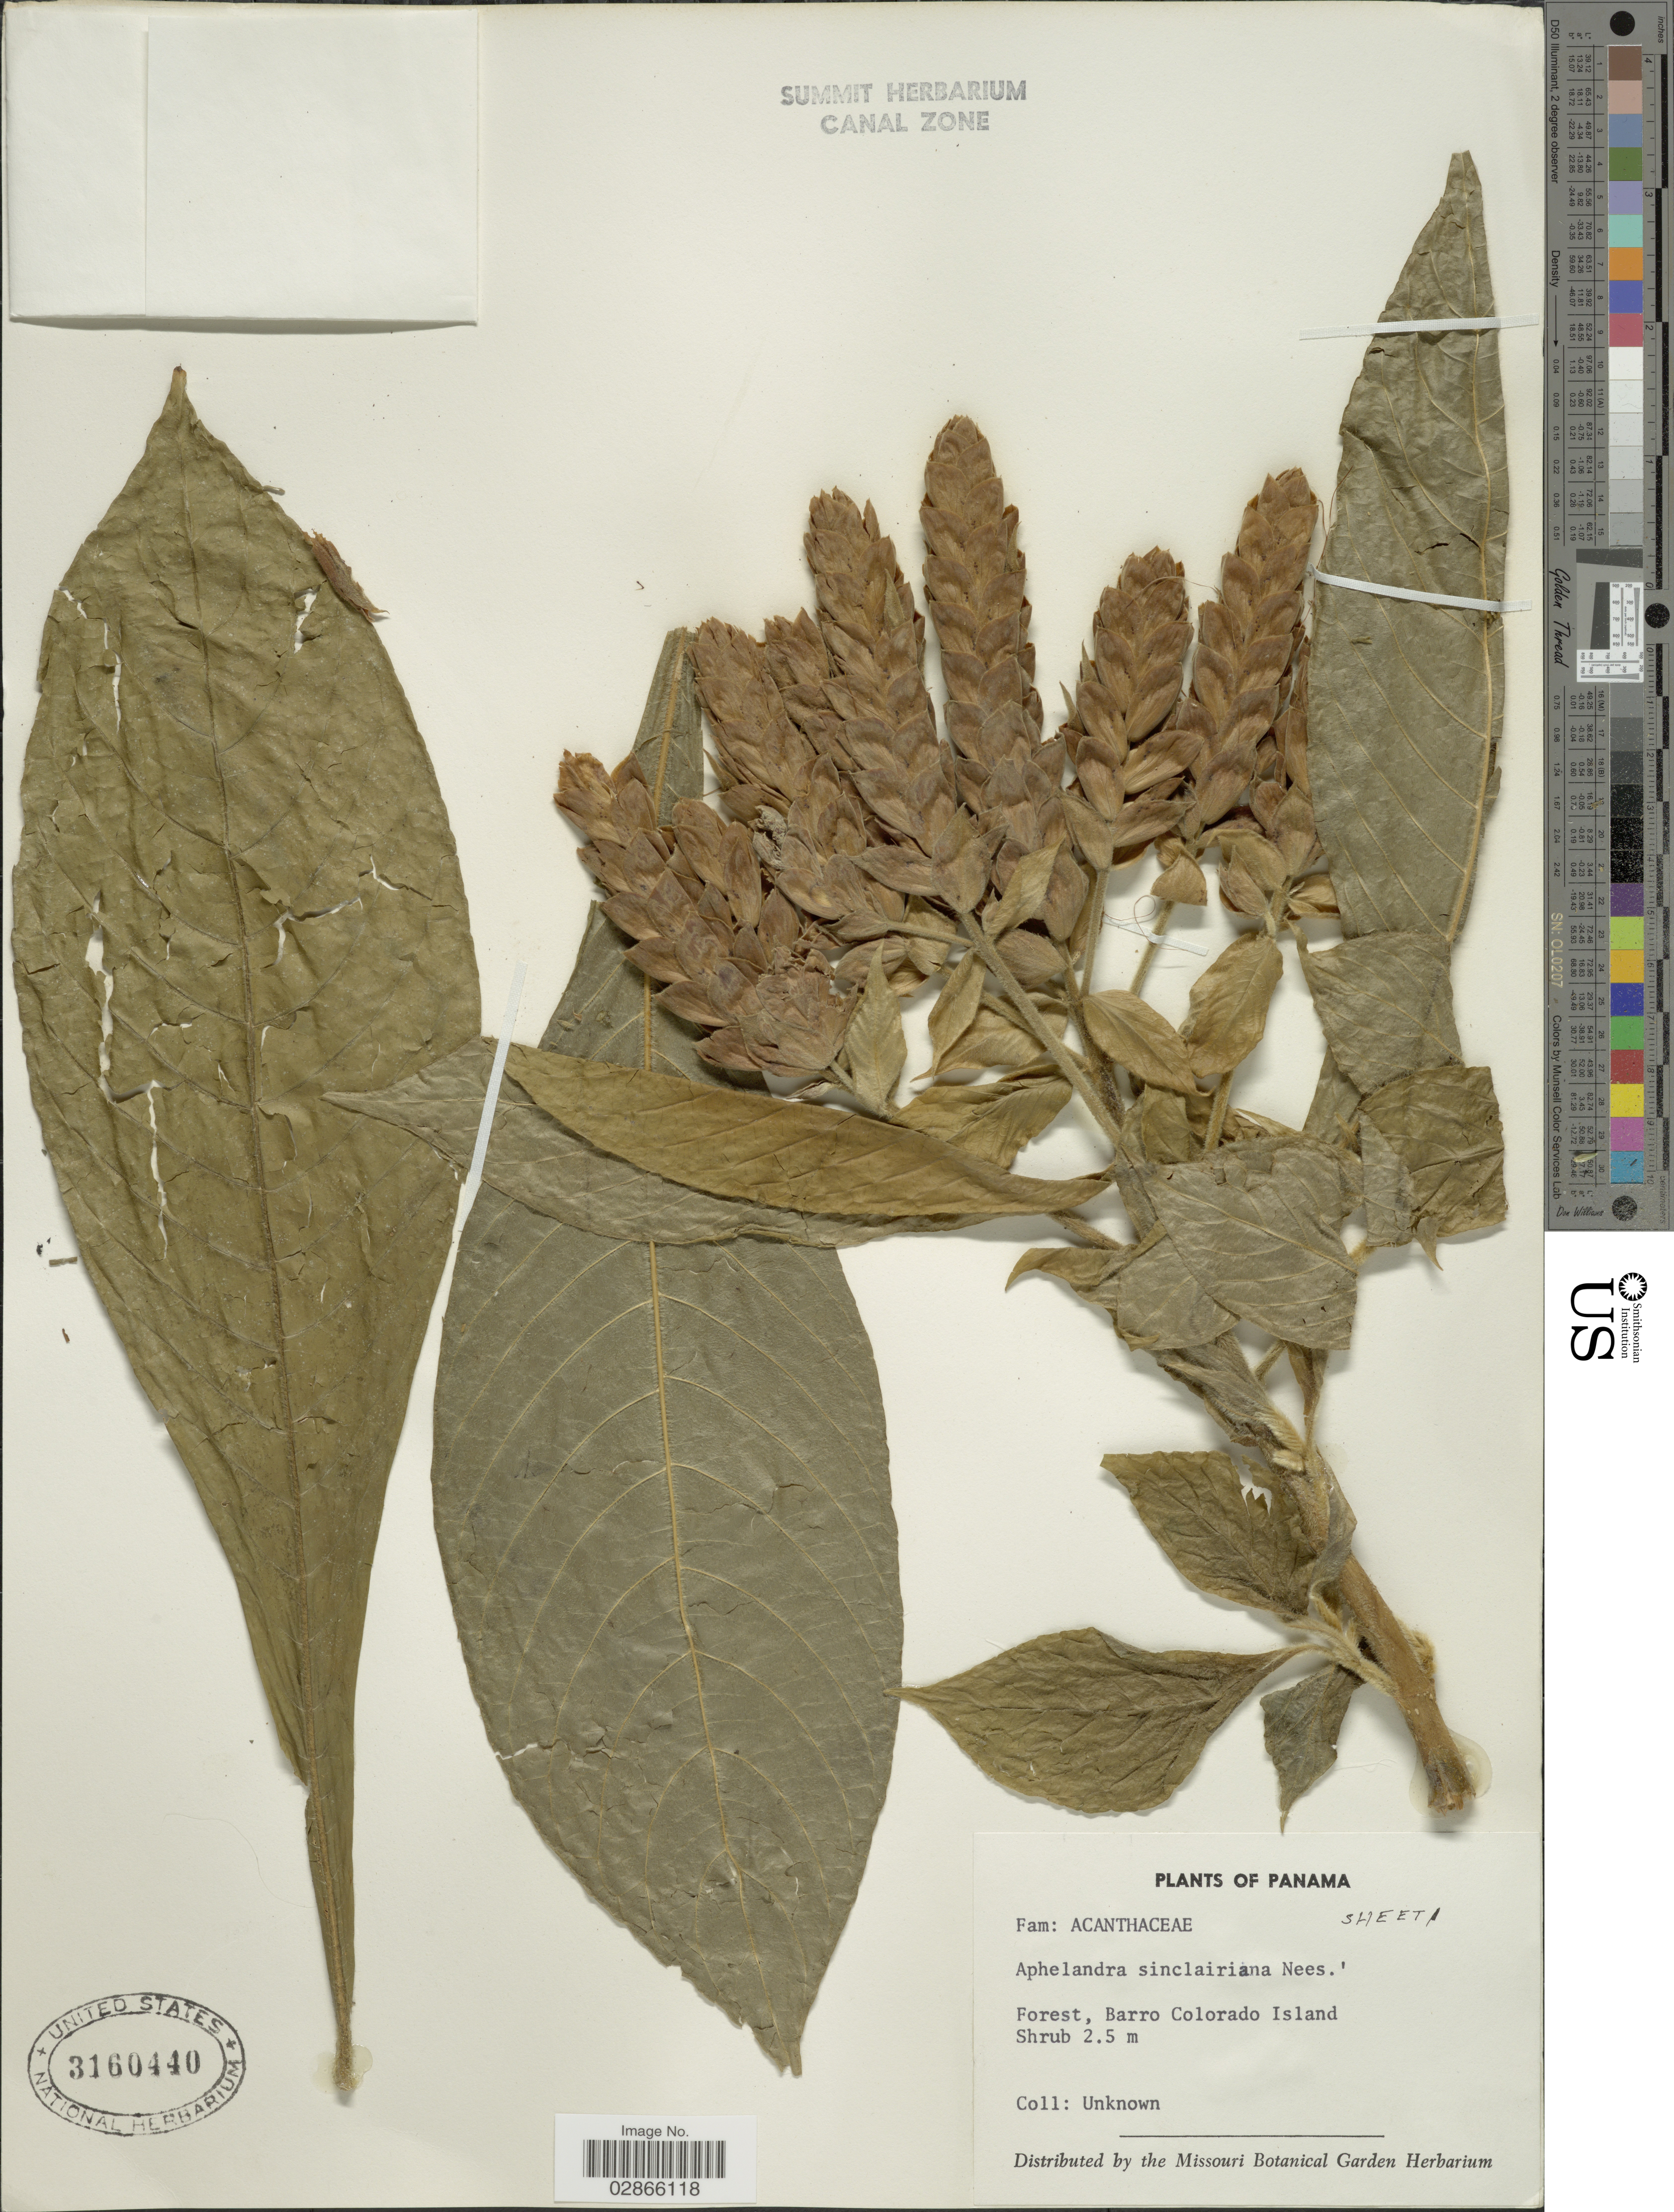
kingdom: Plantae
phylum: Tracheophyta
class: Magnoliopsida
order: Lamiales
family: Acanthaceae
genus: Aphelandra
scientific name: Aphelandra sinclairiana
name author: Nees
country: Panama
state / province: Panamá Oeste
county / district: Canal Zone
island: Barro Colorado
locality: Barro Colorado Island.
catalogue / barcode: US 3160440